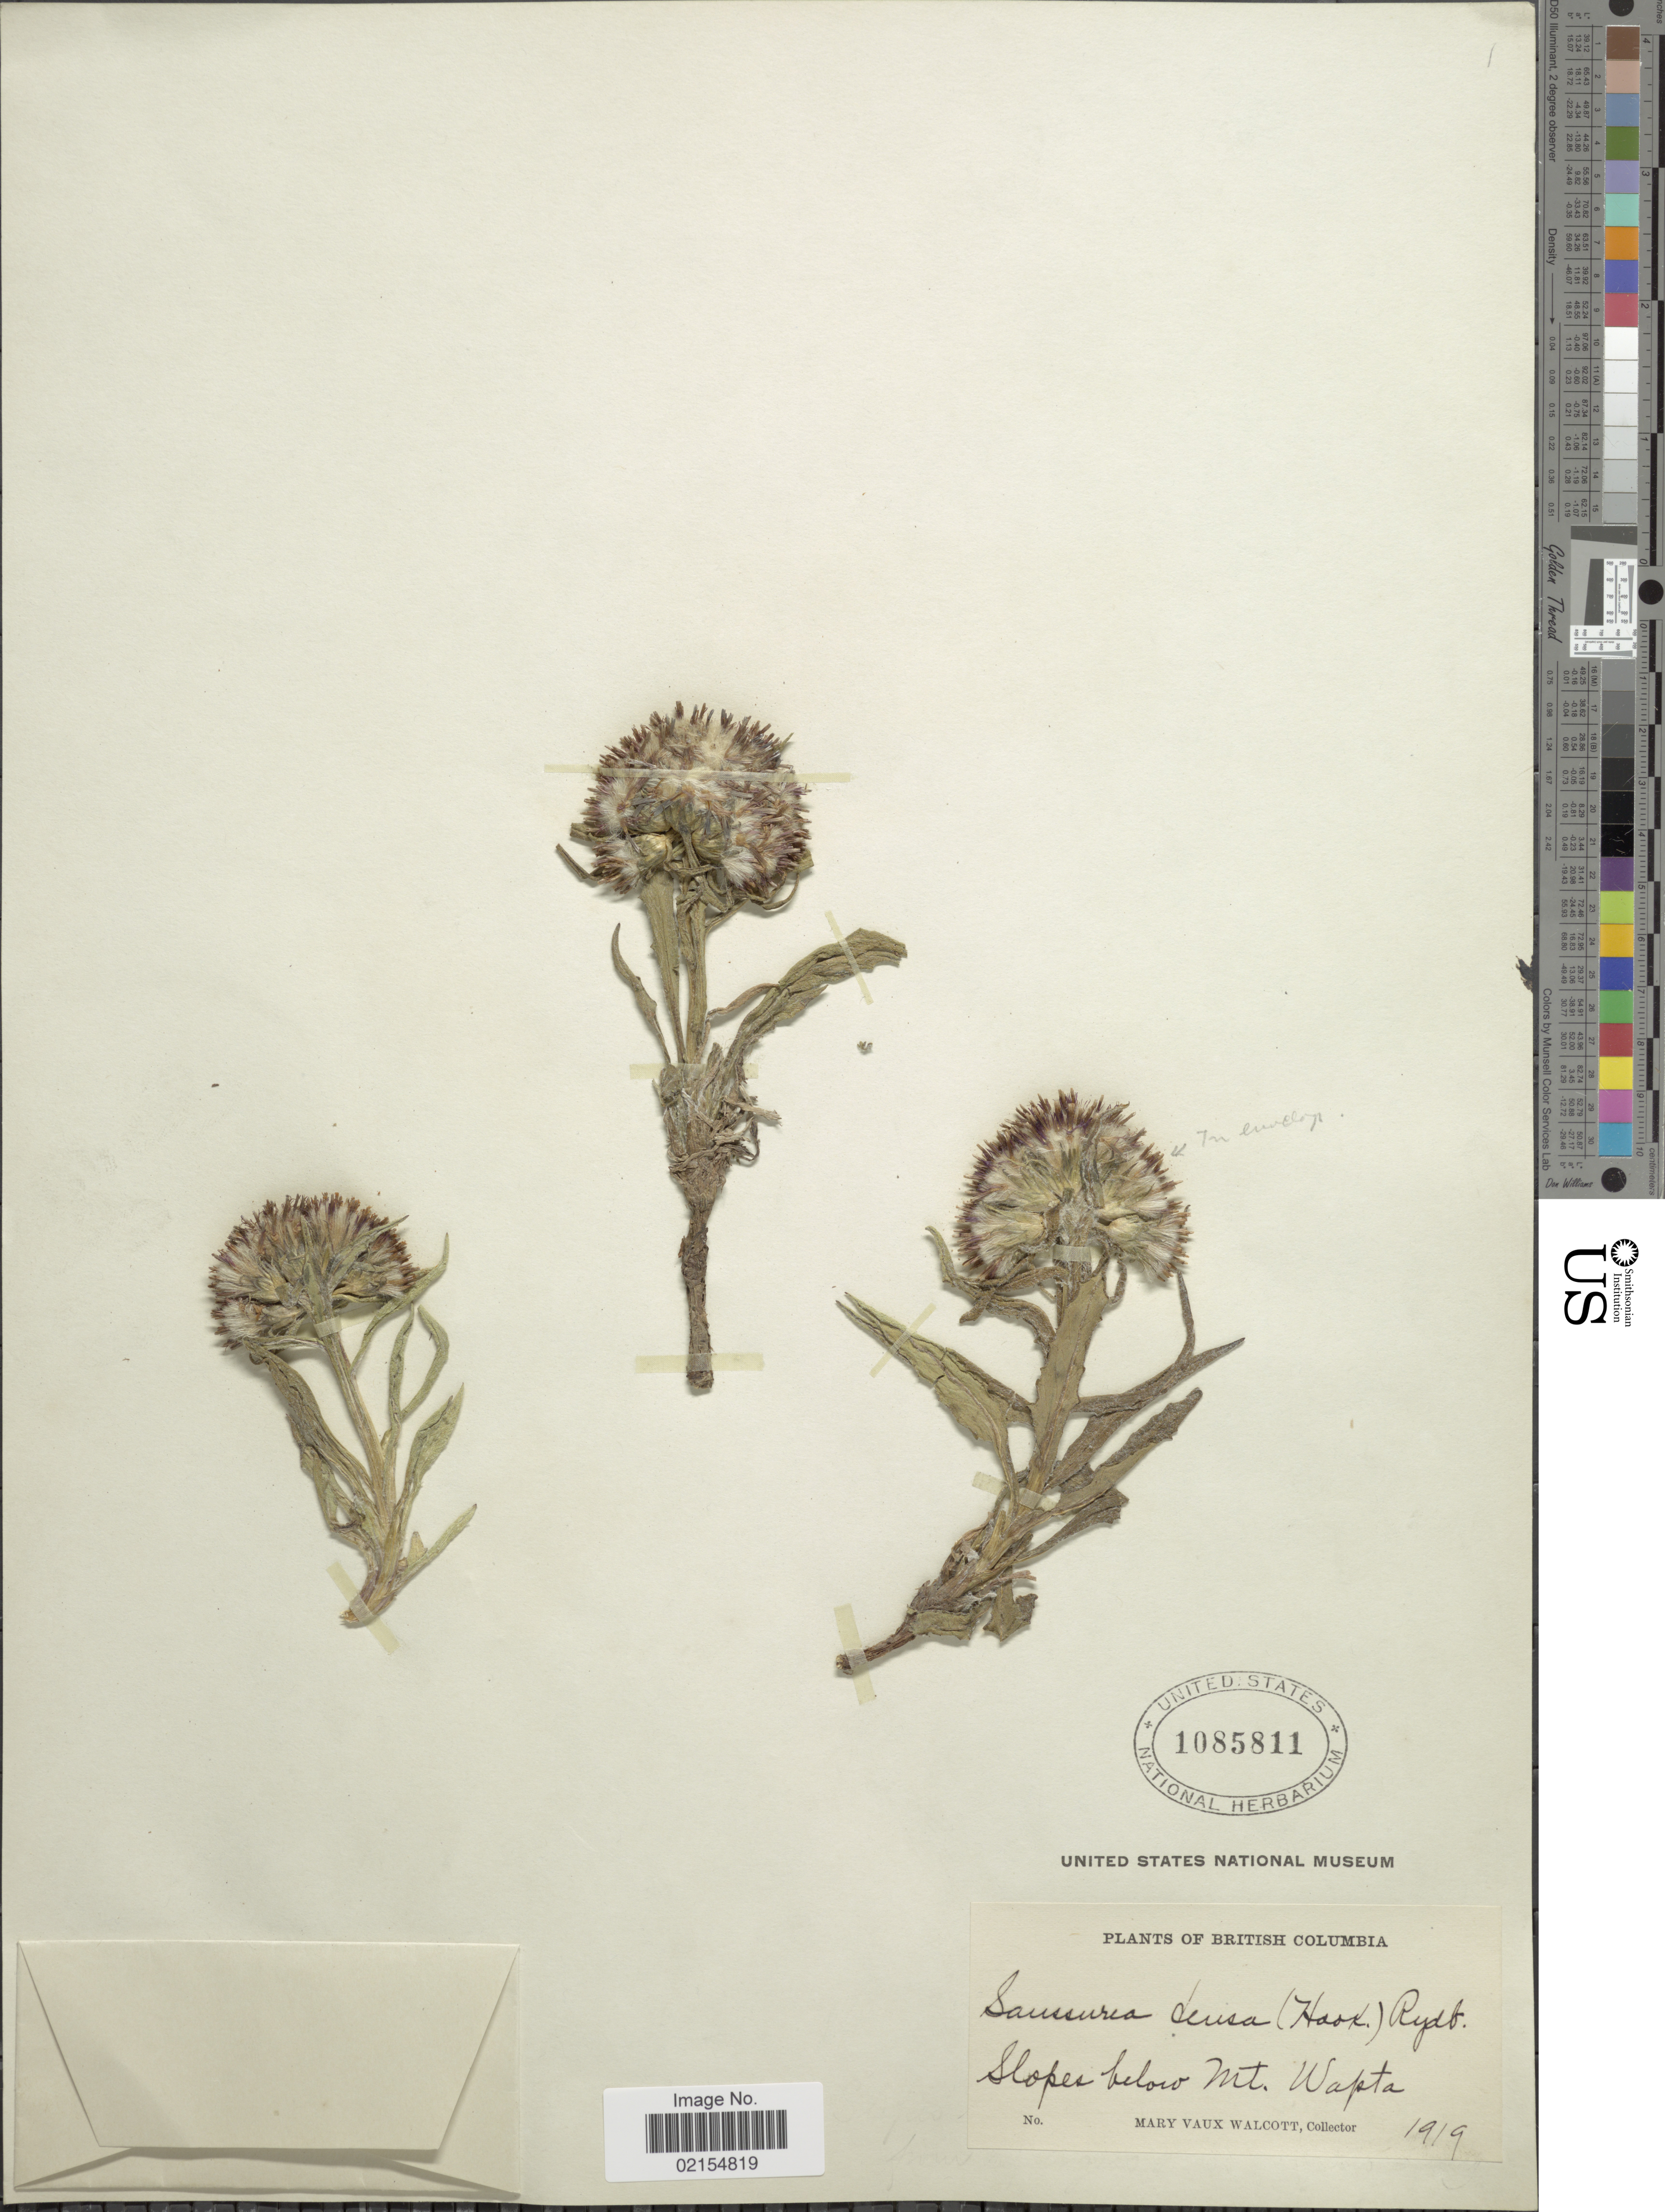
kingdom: Plantae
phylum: Tracheophyta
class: Magnoliopsida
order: Asterales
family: Asteraceae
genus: Saussurea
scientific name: Saussurea nuda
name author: Ledeb.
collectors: M. Walcott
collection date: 1919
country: Canada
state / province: British Columbia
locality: British Colombia, Slopes below Mt. Wapta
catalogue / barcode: US 1085811